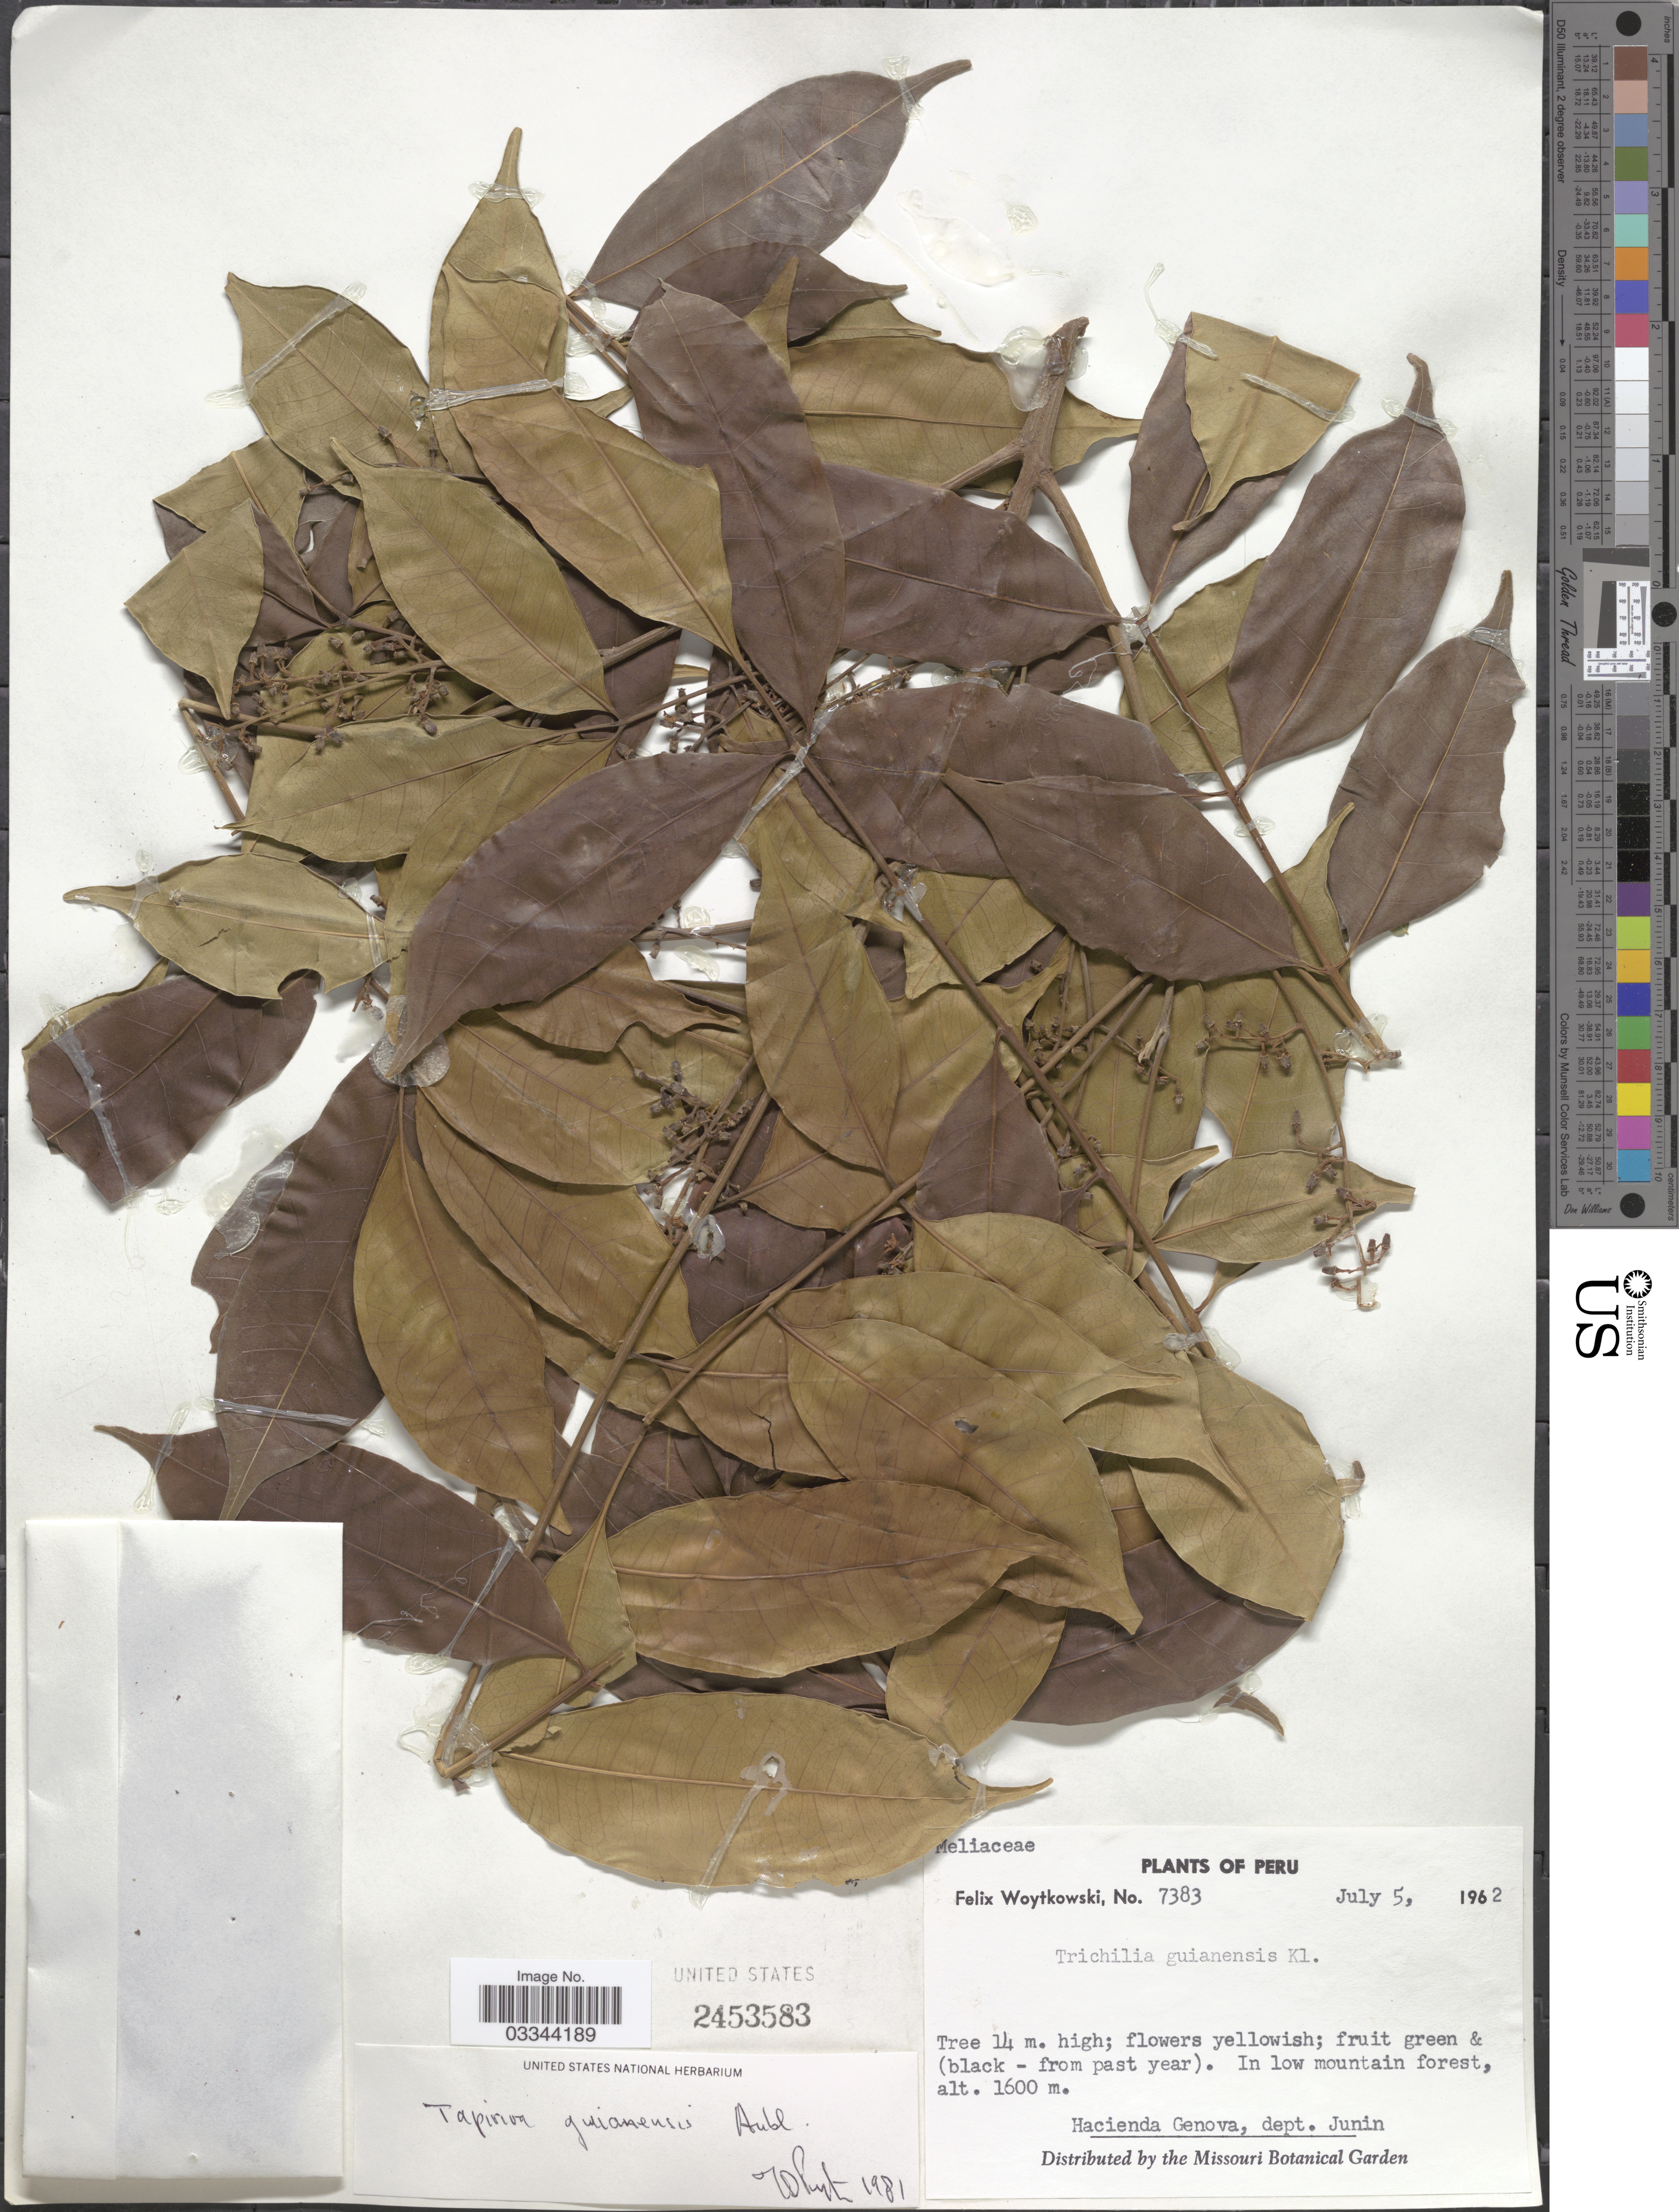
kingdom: Plantae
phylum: Tracheophyta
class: Magnoliopsida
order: Sapindales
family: Anacardiaceae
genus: Tapirira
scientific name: Tapirira guianensis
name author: Aubl.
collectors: F. Woytkowski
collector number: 7383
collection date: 1962-07-05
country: Peru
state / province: Junín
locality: Hacienda Genova, dept. Junin.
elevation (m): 1600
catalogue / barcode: US 2453583